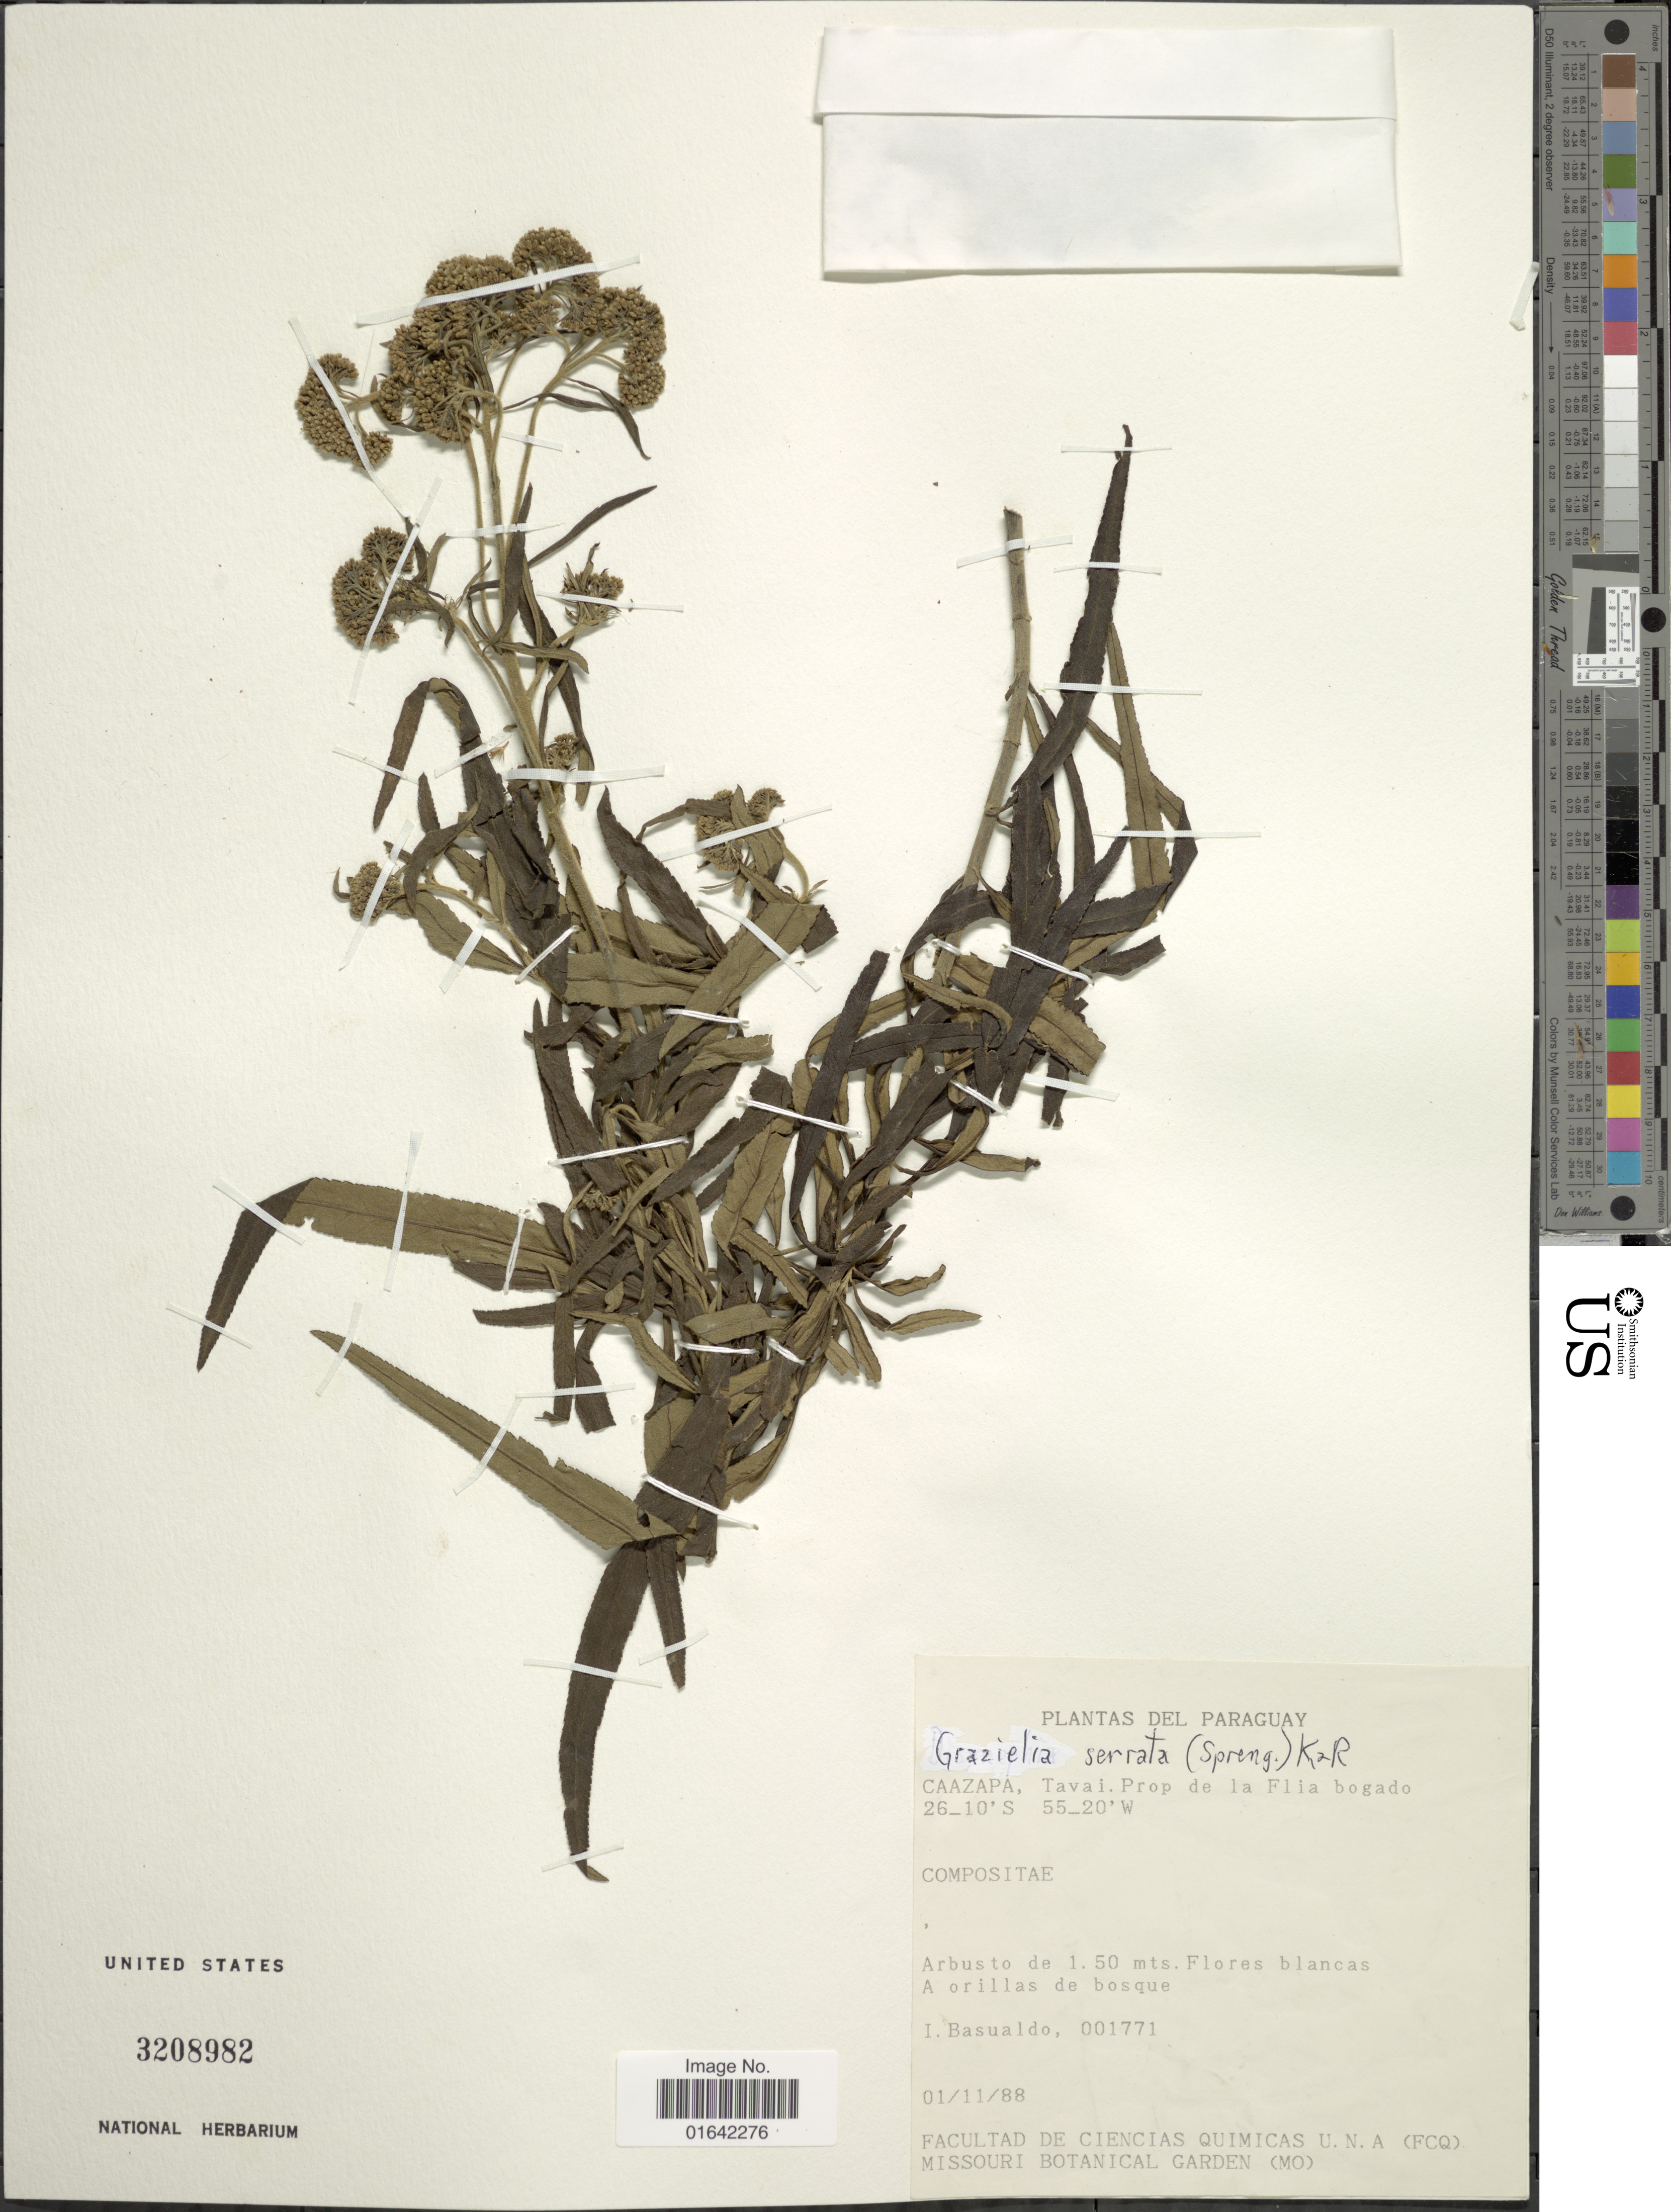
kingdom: Plantae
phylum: Tracheophyta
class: Magnoliopsida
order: Asterales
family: Asteraceae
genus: Grazielia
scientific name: Grazielia serrata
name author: (Spreng.) R.M. King & H. Rob.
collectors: I. Basualdo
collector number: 001771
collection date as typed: Transcribed d/m/y: 1/11/88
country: Paraguay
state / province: Caazapa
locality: Caazapa, Tavai, Prop de la Flia bogado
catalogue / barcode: US 3208982